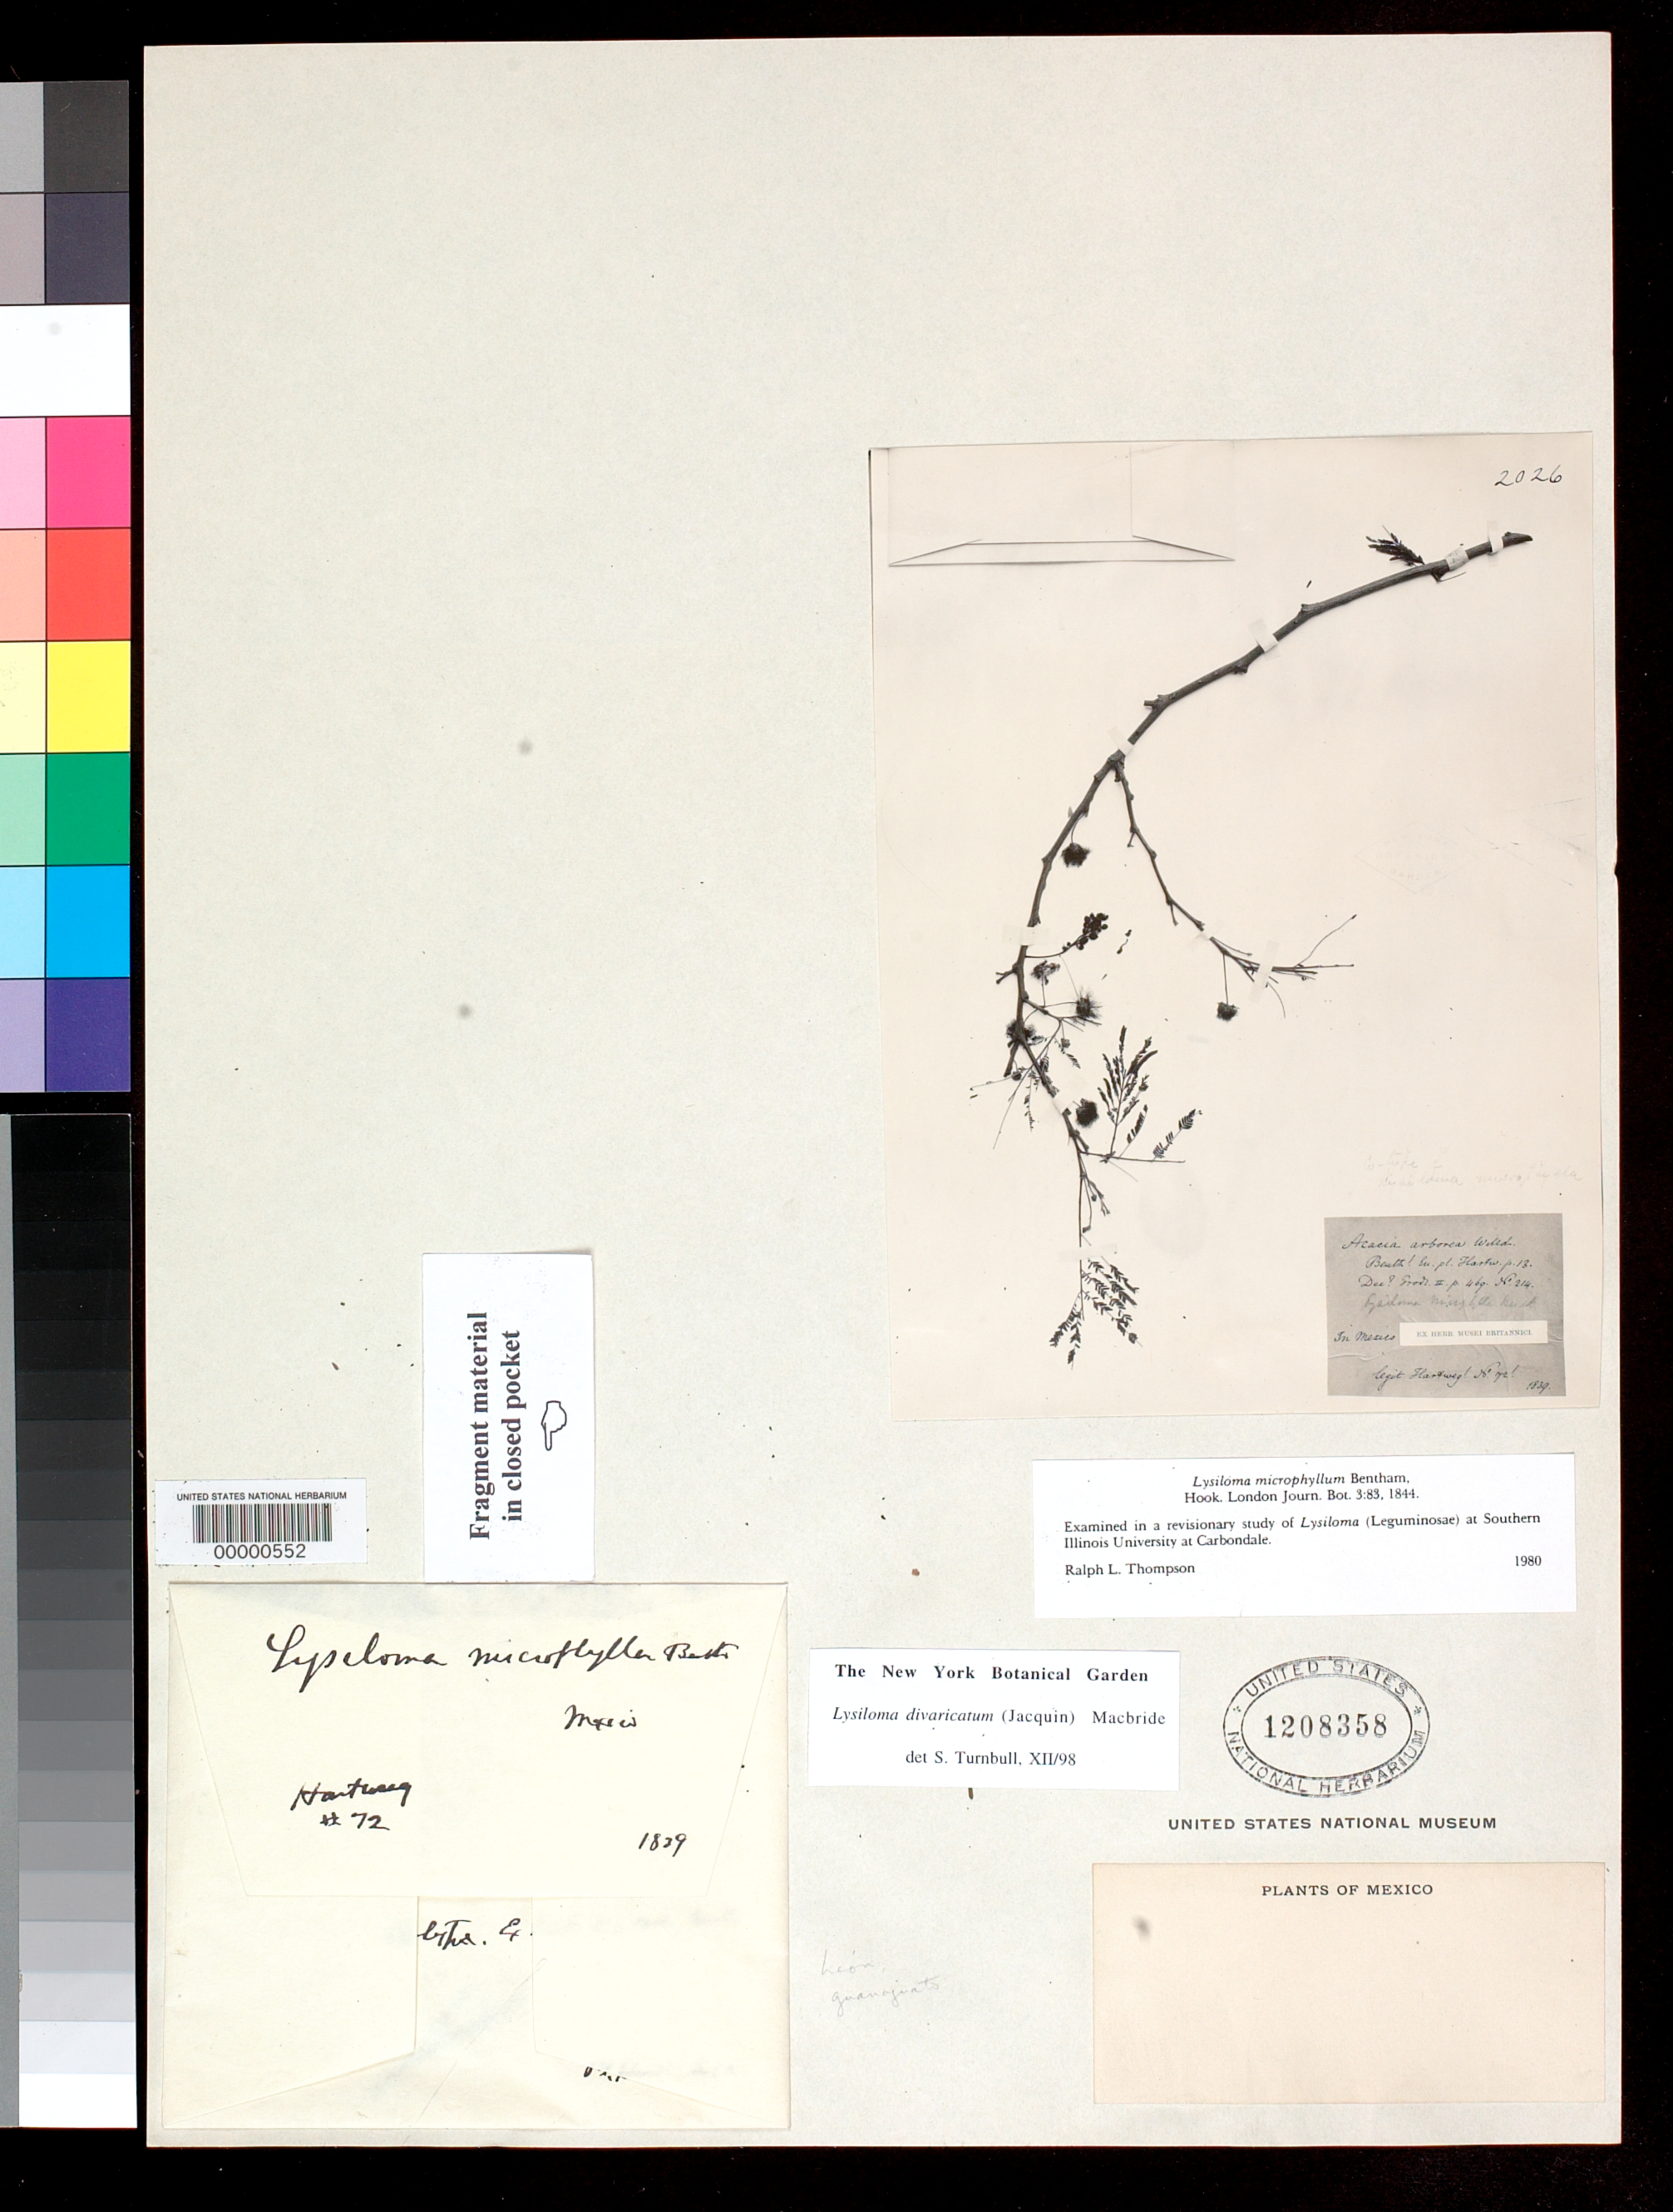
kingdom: Plantae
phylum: Tracheophyta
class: Magnoliopsida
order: Fabales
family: Fabaceae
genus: Lysiloma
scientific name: Lysiloma microphyllum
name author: Benth.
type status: Type Fragment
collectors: K. Hartweg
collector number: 72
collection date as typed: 1839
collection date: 1839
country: Mexico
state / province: Guanajuato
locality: Leon.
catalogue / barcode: US 1208358